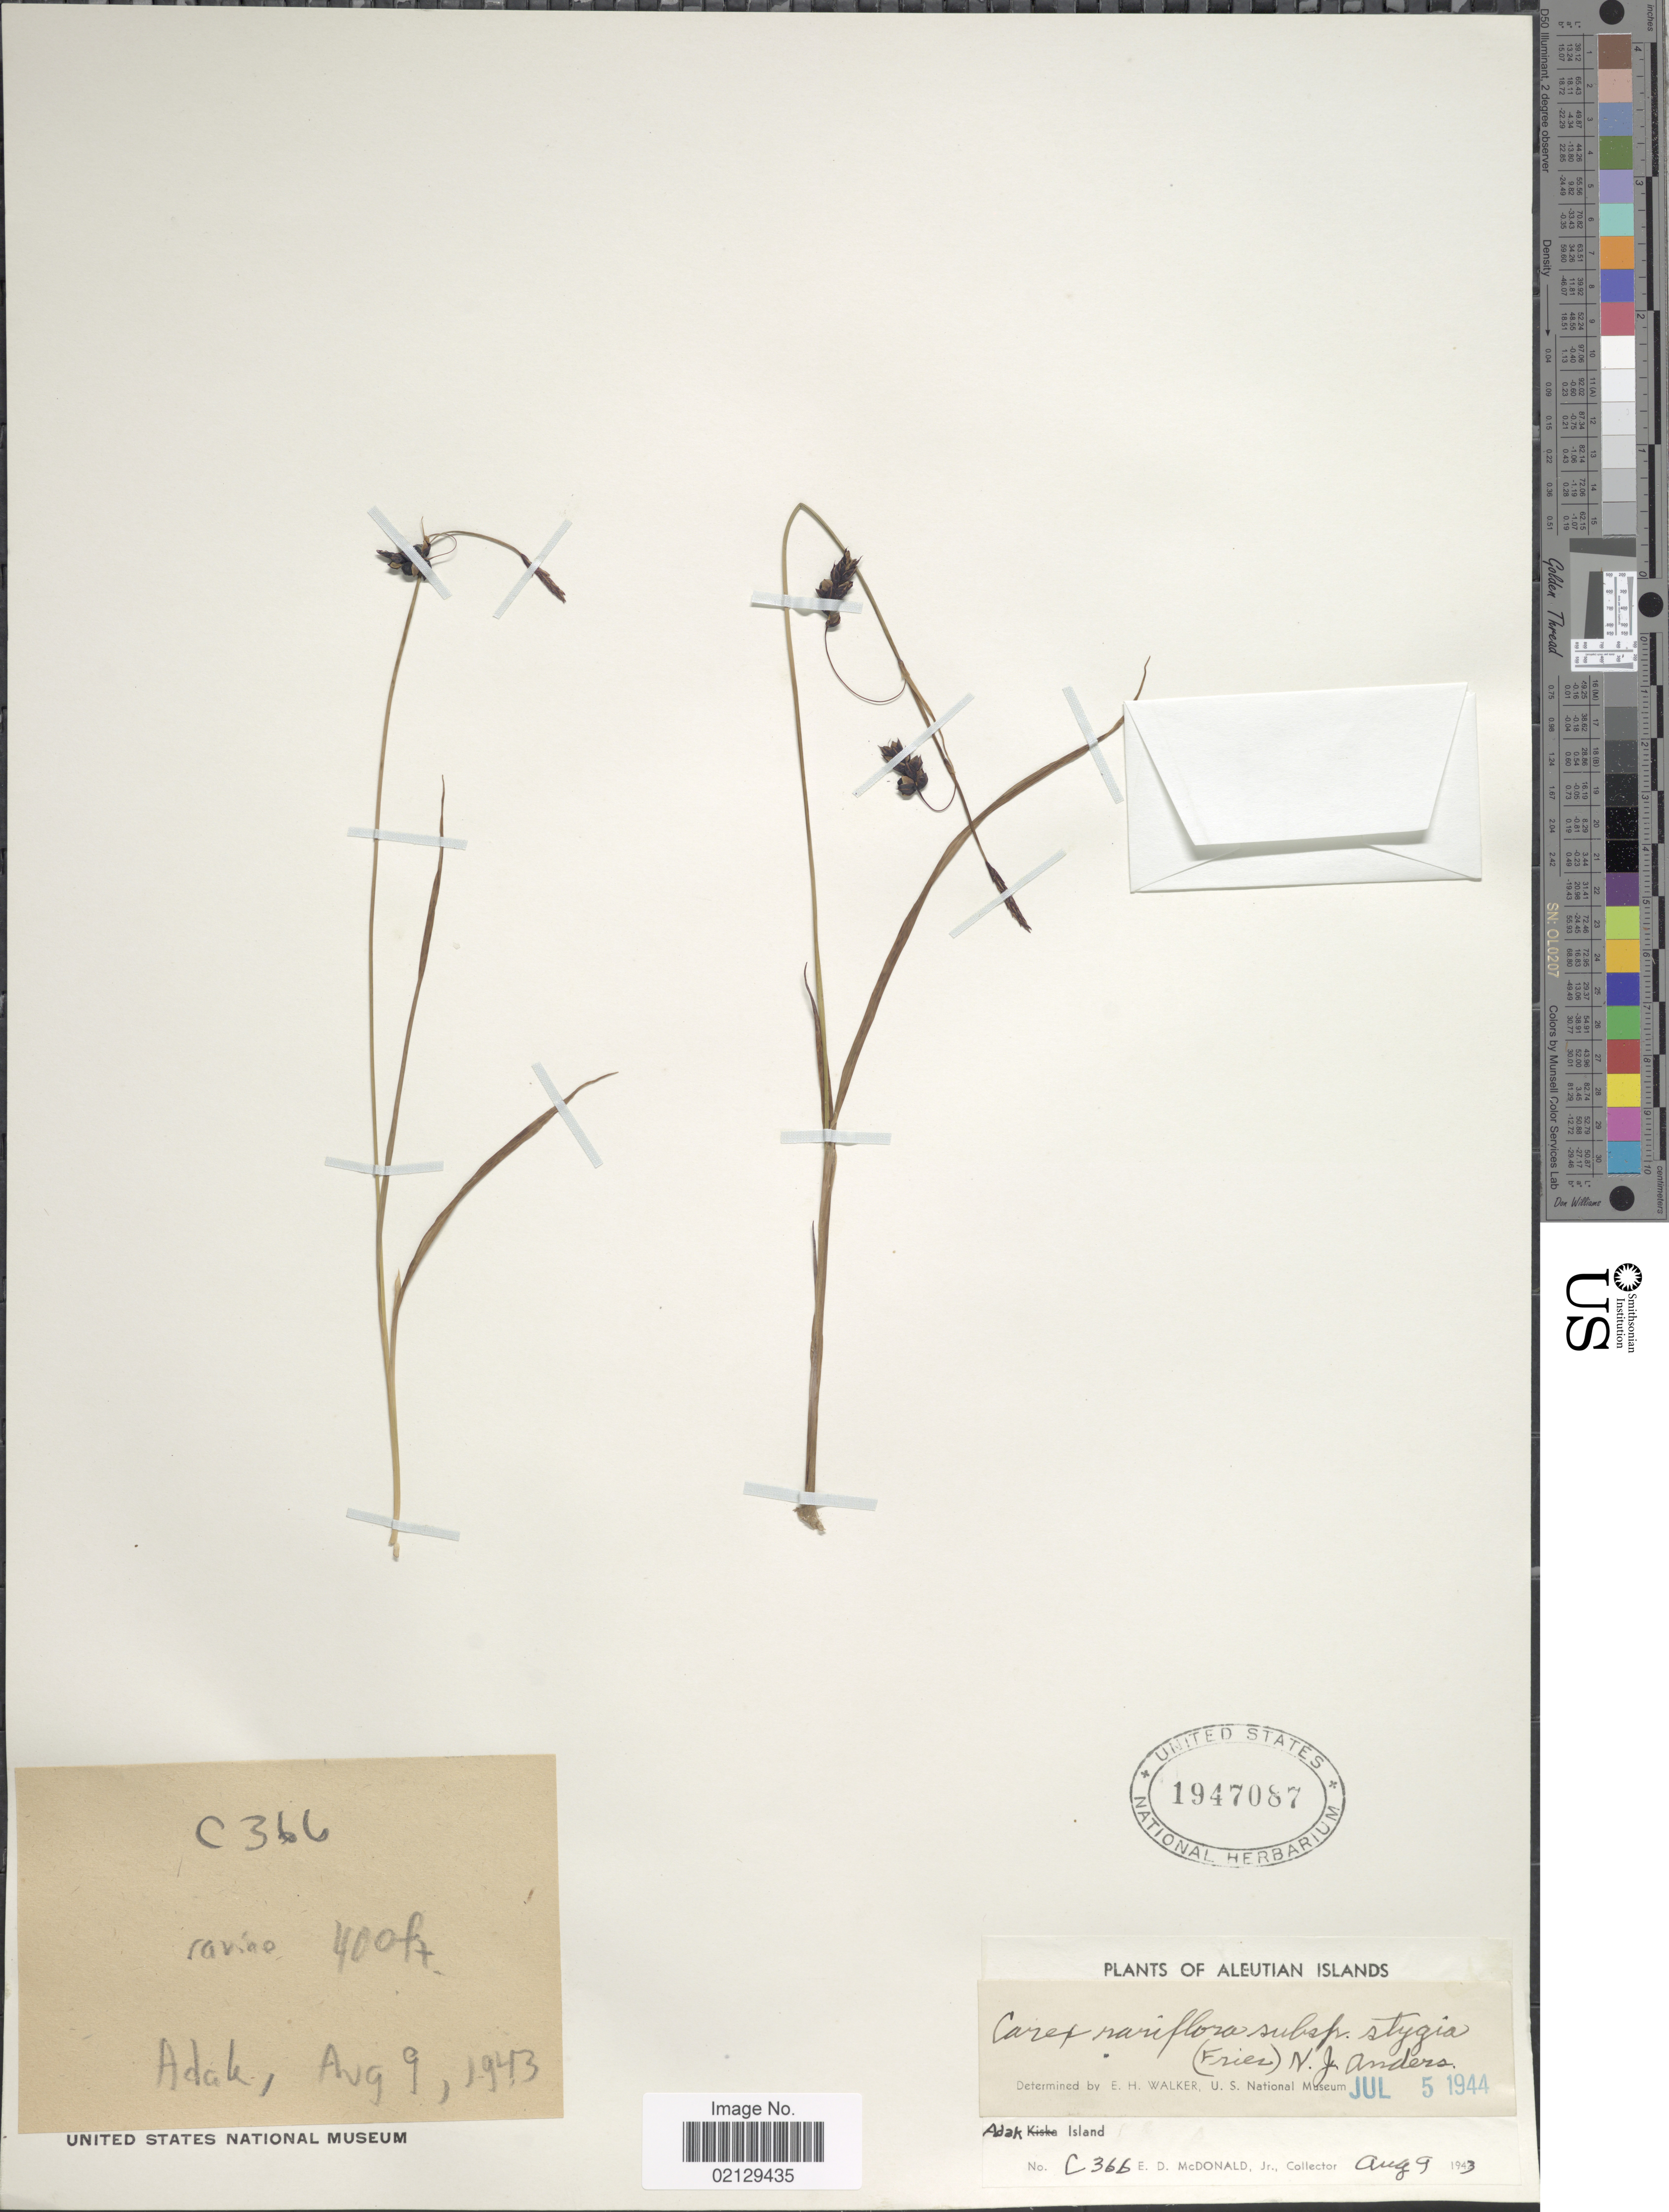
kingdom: Plantae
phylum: Tracheophyta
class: Liliopsida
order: Poales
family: Cyperaceae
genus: Carex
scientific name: Carex pluriflora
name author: Hultén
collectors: E. D. McDonald Jr.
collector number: C366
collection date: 1943-08-09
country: United States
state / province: Alaska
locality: Aleutian Islands, Adak Island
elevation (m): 122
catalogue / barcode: US 1947087